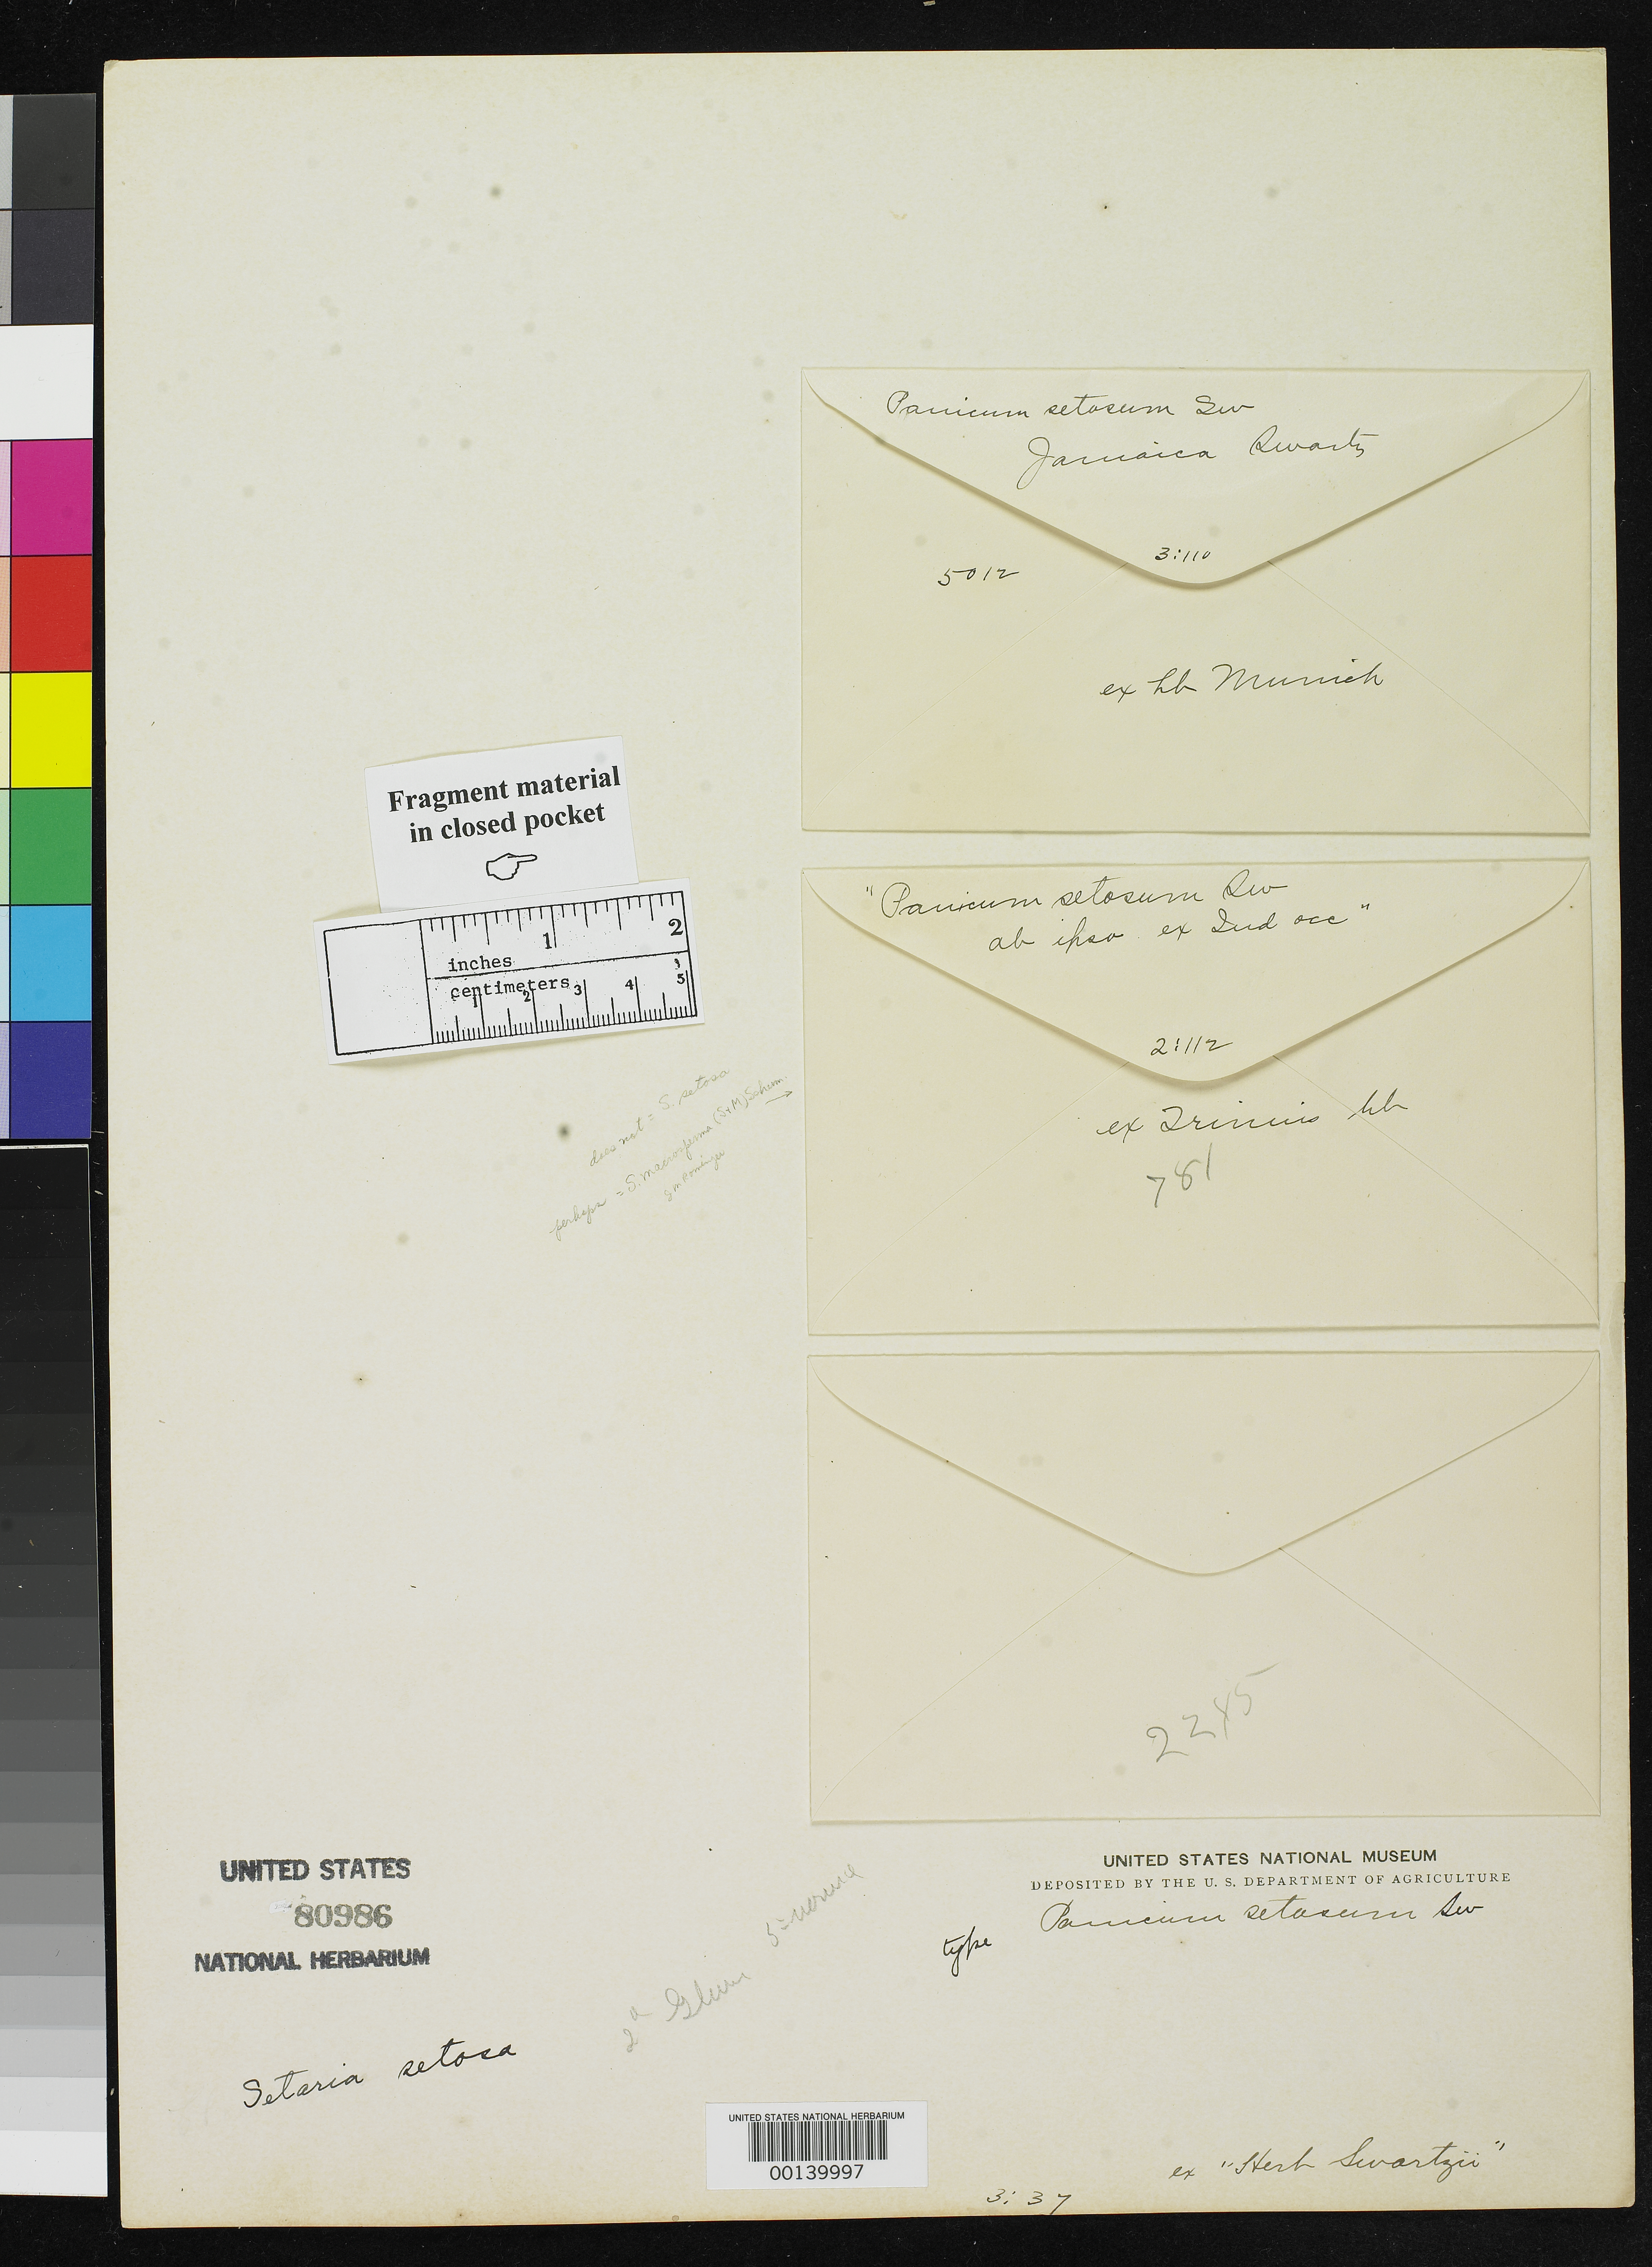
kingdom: Plantae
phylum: Tracheophyta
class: Liliopsida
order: Poales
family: Poaceae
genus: Panicum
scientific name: Panicum setosum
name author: Sw.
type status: Type Fragment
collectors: O. P. Swartz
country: Jamaica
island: Greater Antilles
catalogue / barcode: US 80986